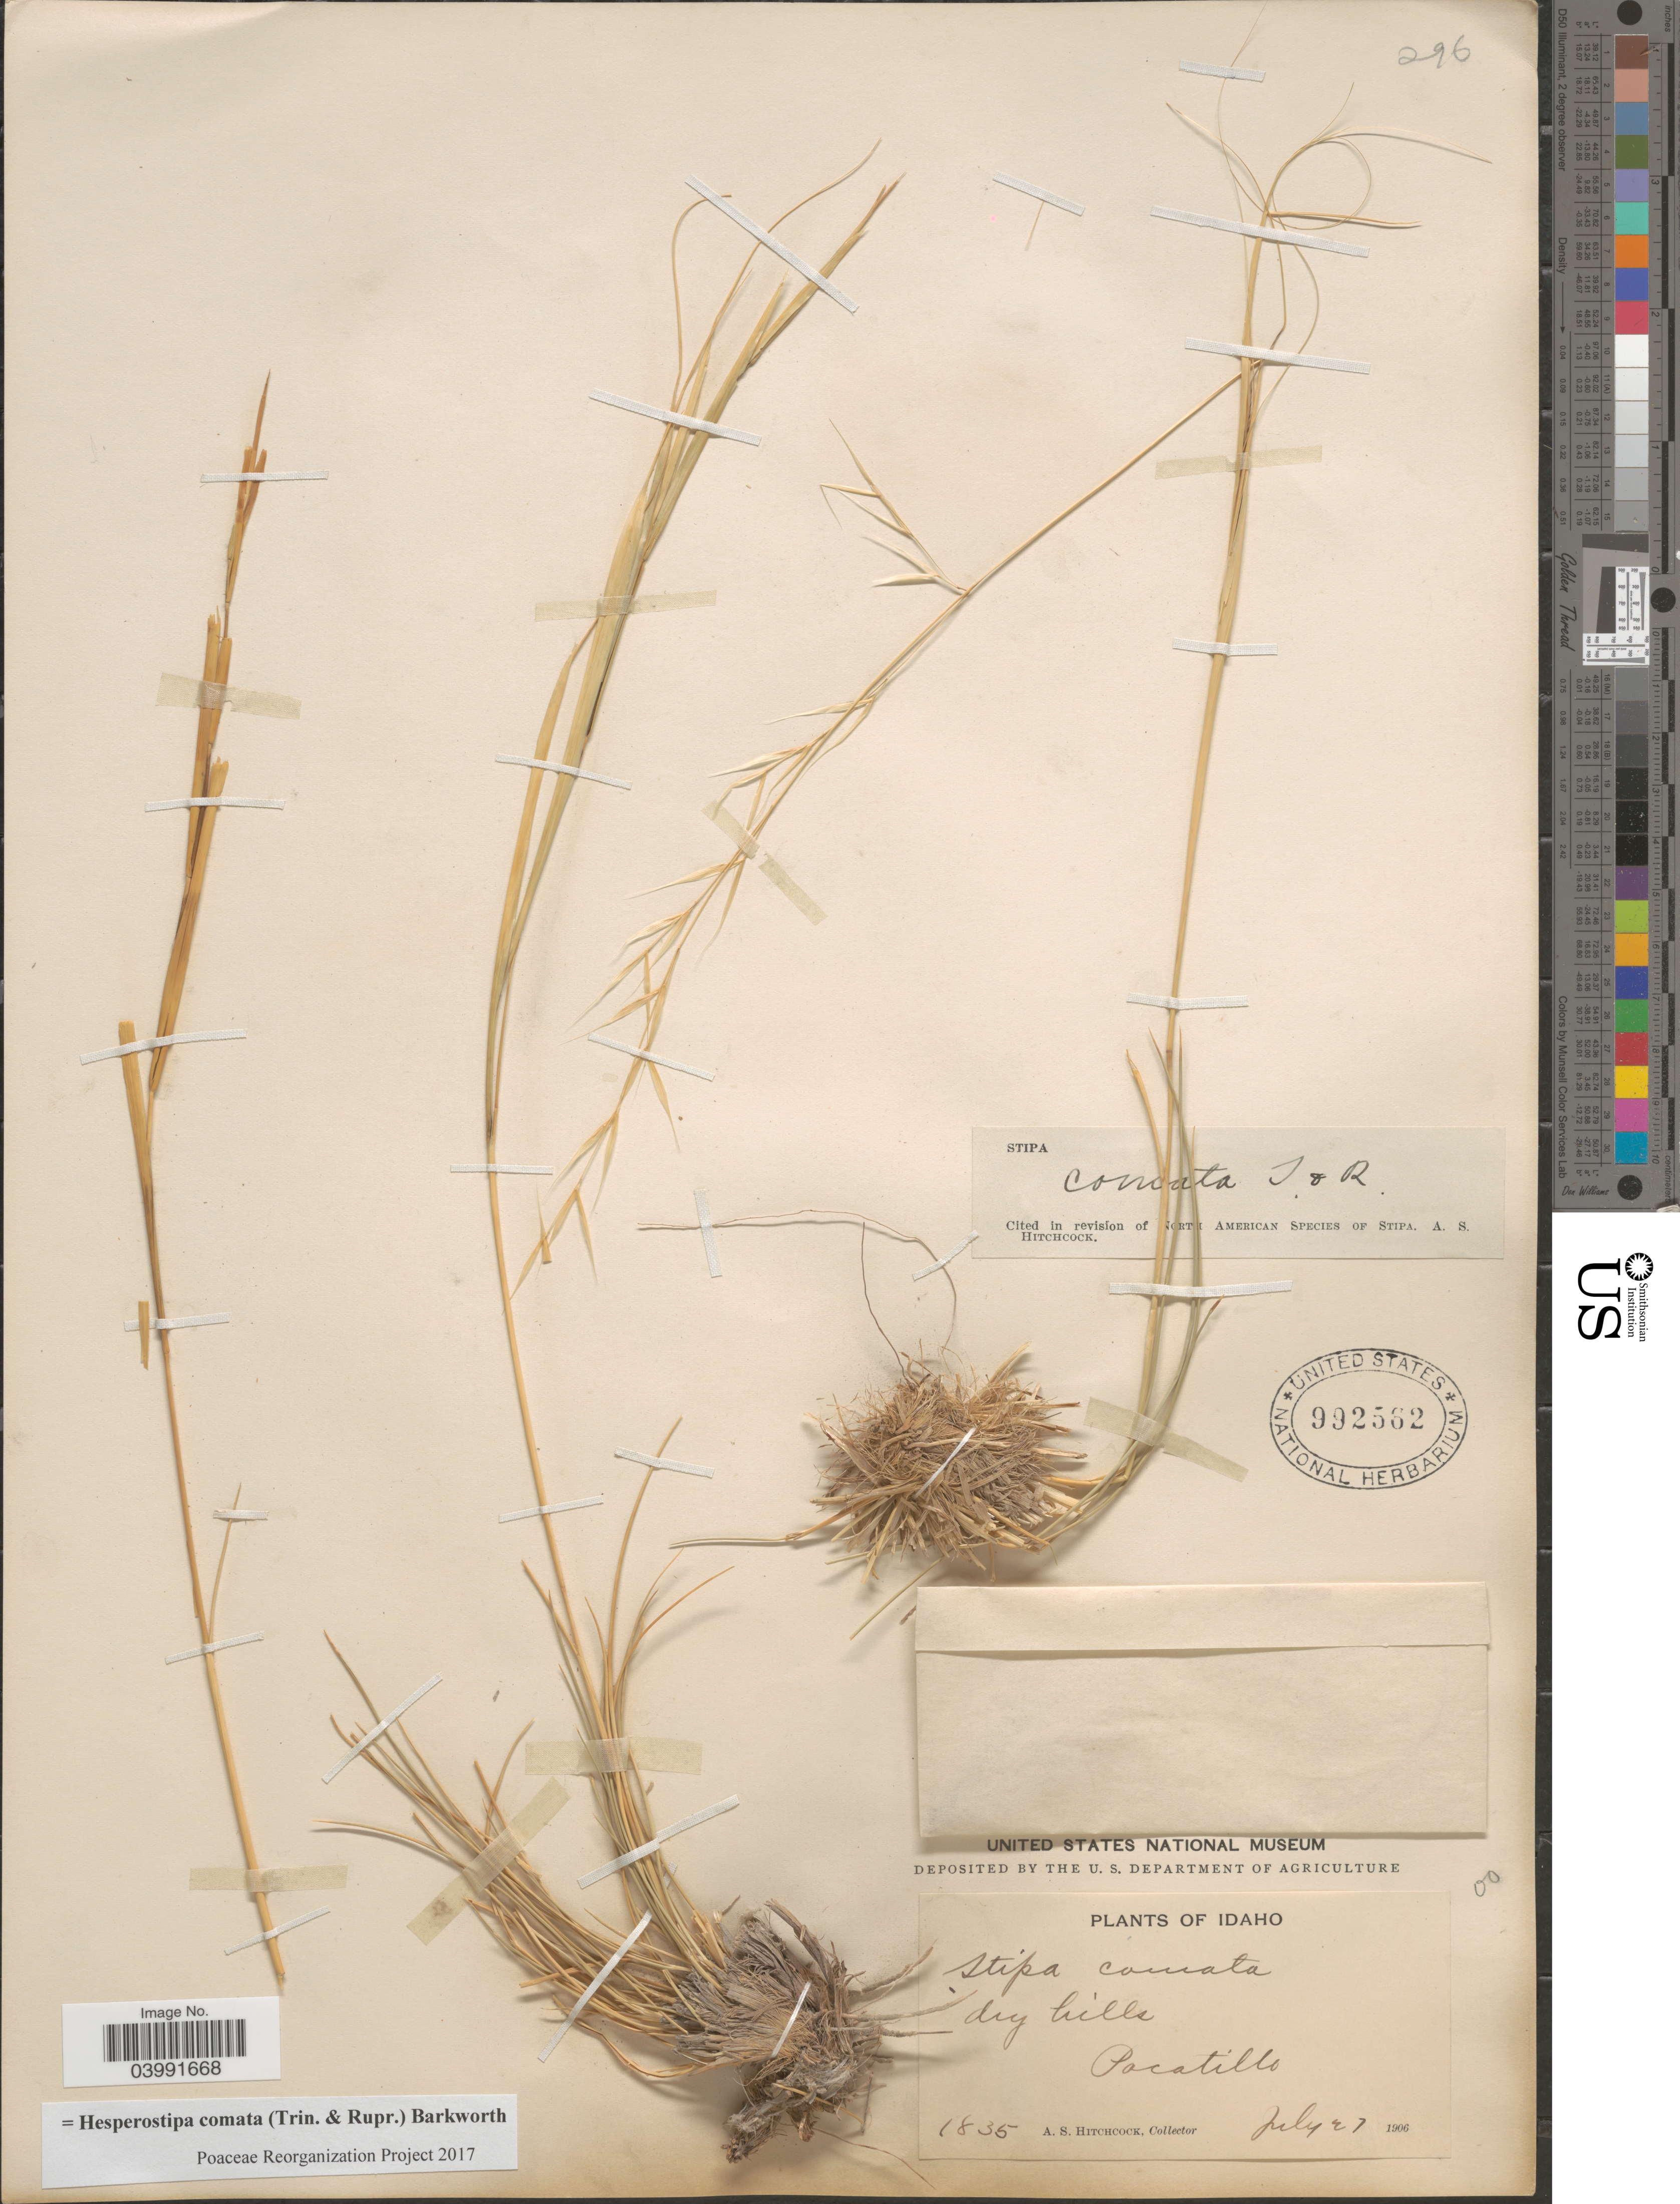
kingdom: Plantae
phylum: Tracheophyta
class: Liliopsida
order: Poales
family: Poaceae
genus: Hesperostipa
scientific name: Hesperostipa comata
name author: (Trin. & Rupr.) Barkworth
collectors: A. S. Hitchcock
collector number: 1835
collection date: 1906-07-27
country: United States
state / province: Idaho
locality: Pocatillo.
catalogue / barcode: US 992562